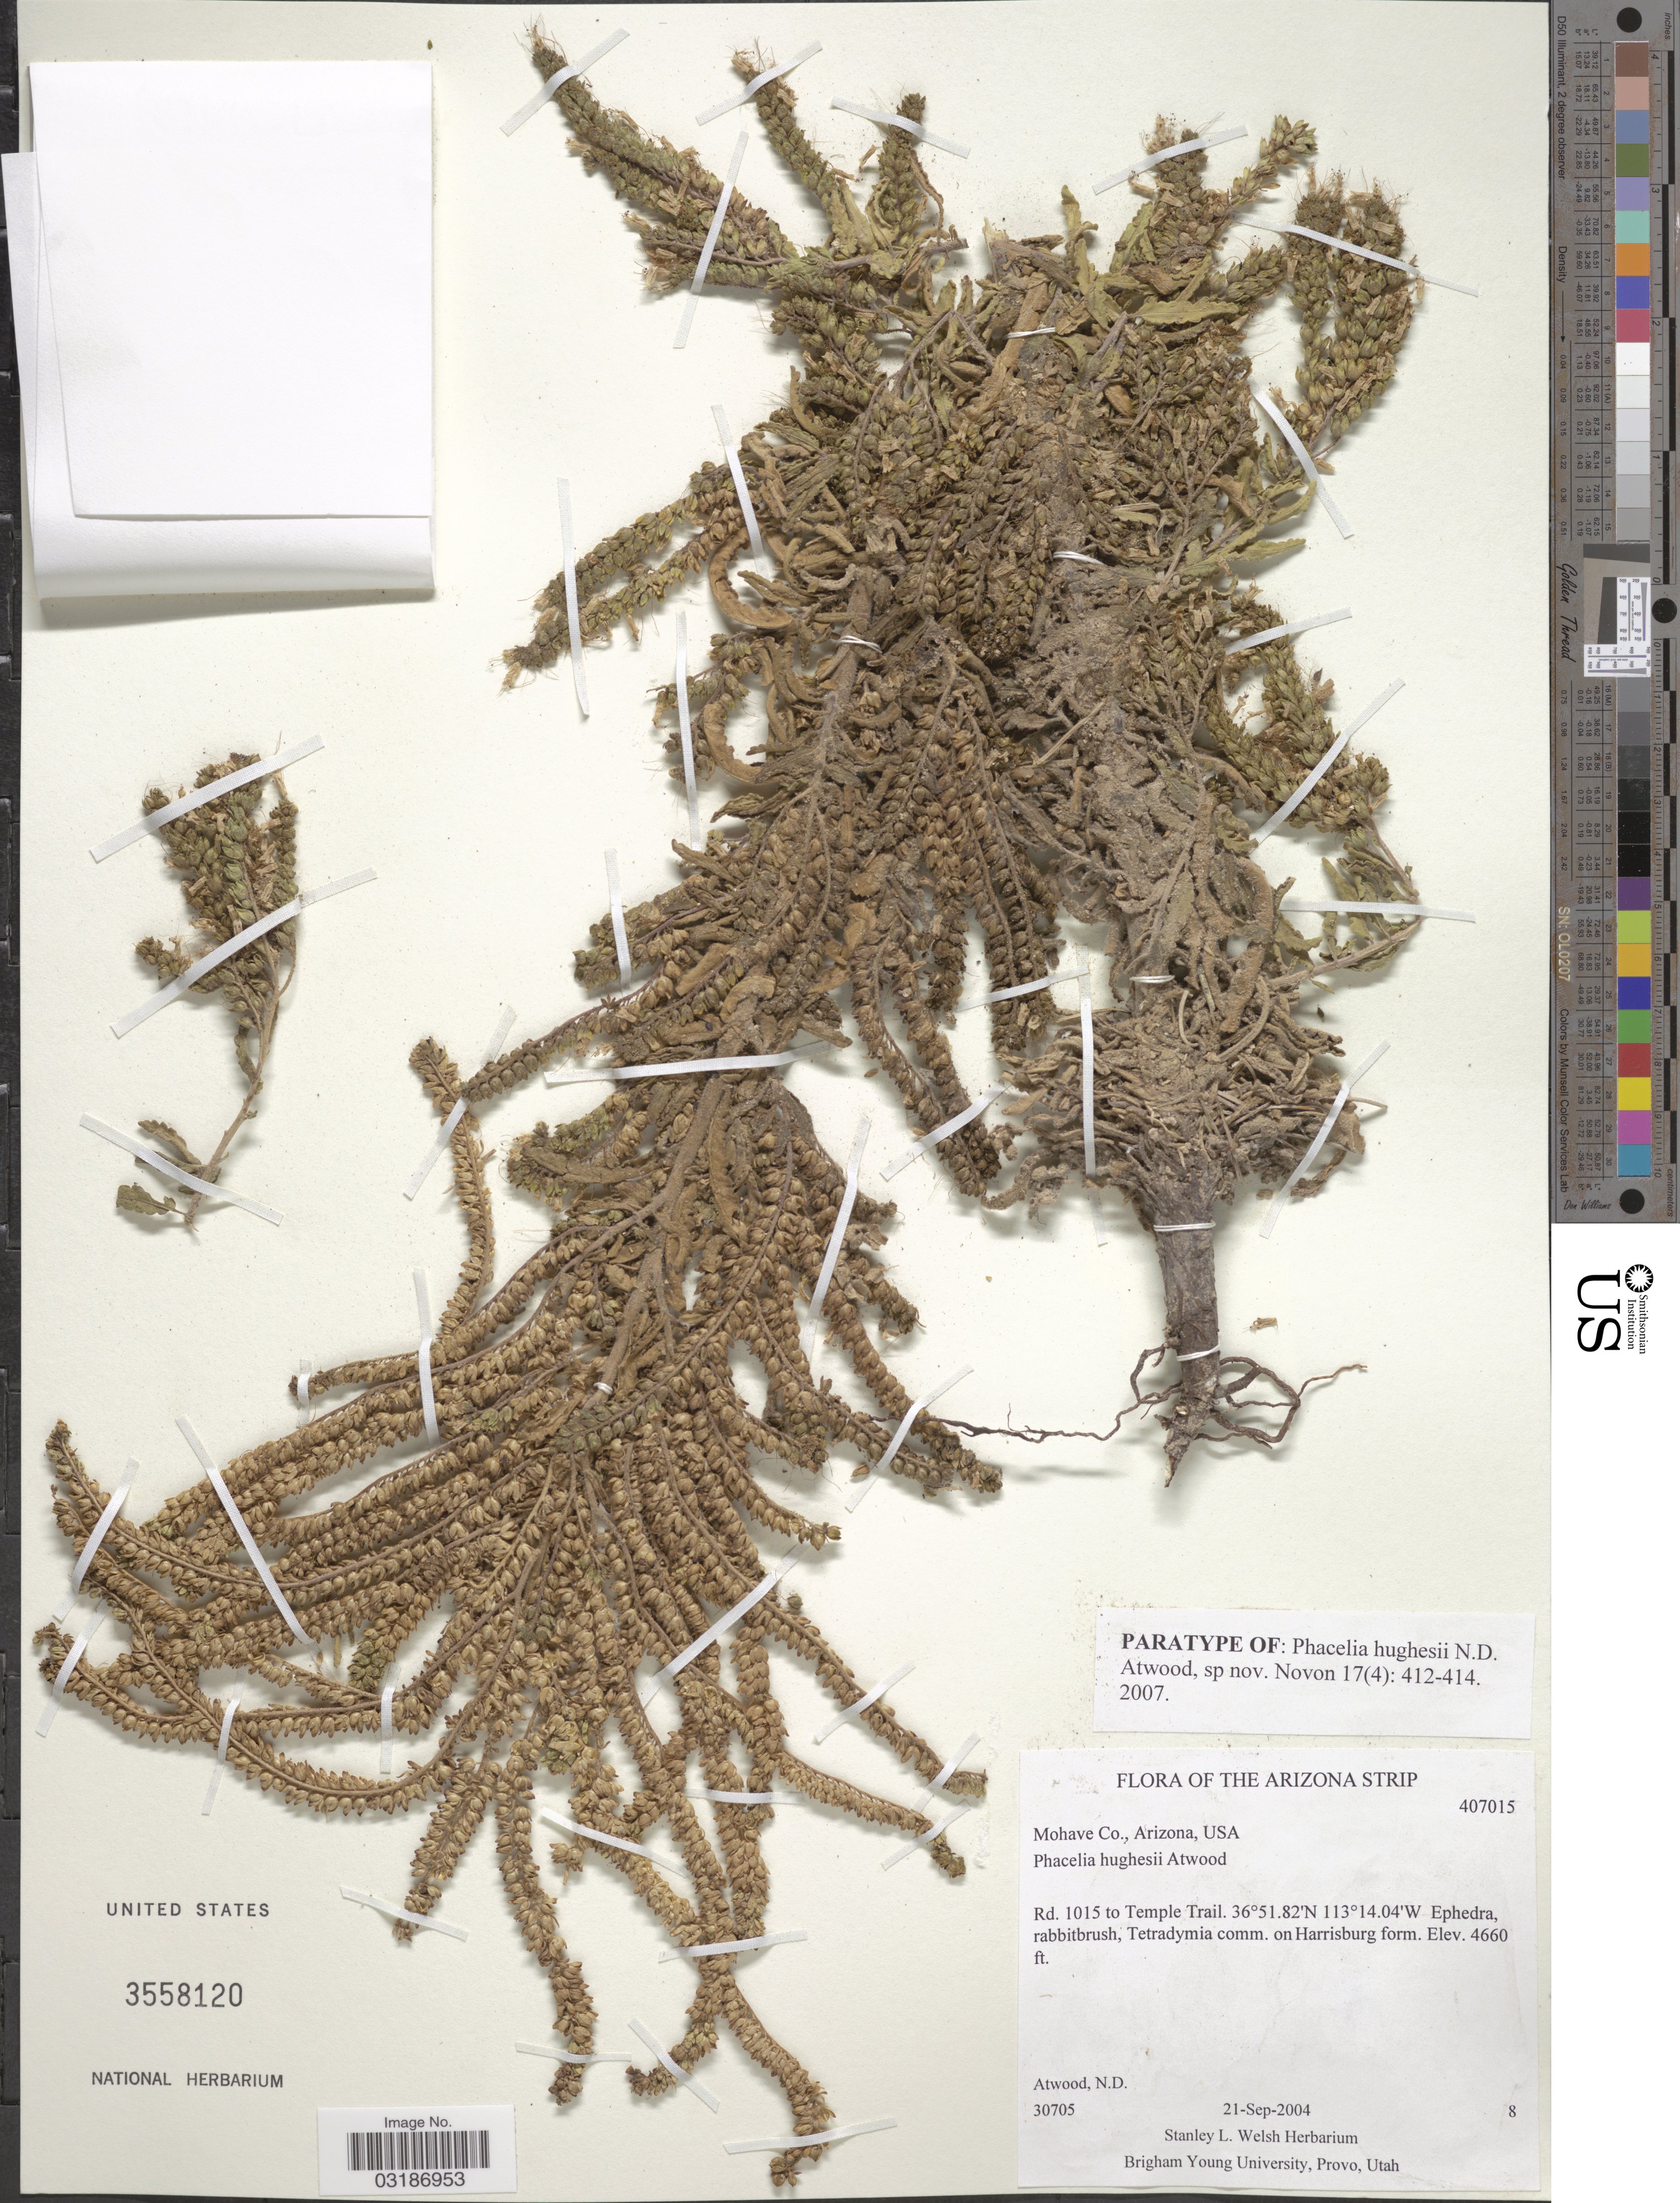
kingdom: Plantae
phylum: Tracheophyta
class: Magnoliopsida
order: Boraginales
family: Hydrophyllaceae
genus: Phacelia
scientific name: Phacelia hughesii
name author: Atwood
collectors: N. Atwood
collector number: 30705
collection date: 2004-09-21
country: United States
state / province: Arizona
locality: Arizona Strip. Mohave Co. Rd. 1015 to Temple Trail.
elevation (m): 1420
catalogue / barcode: US 3558120